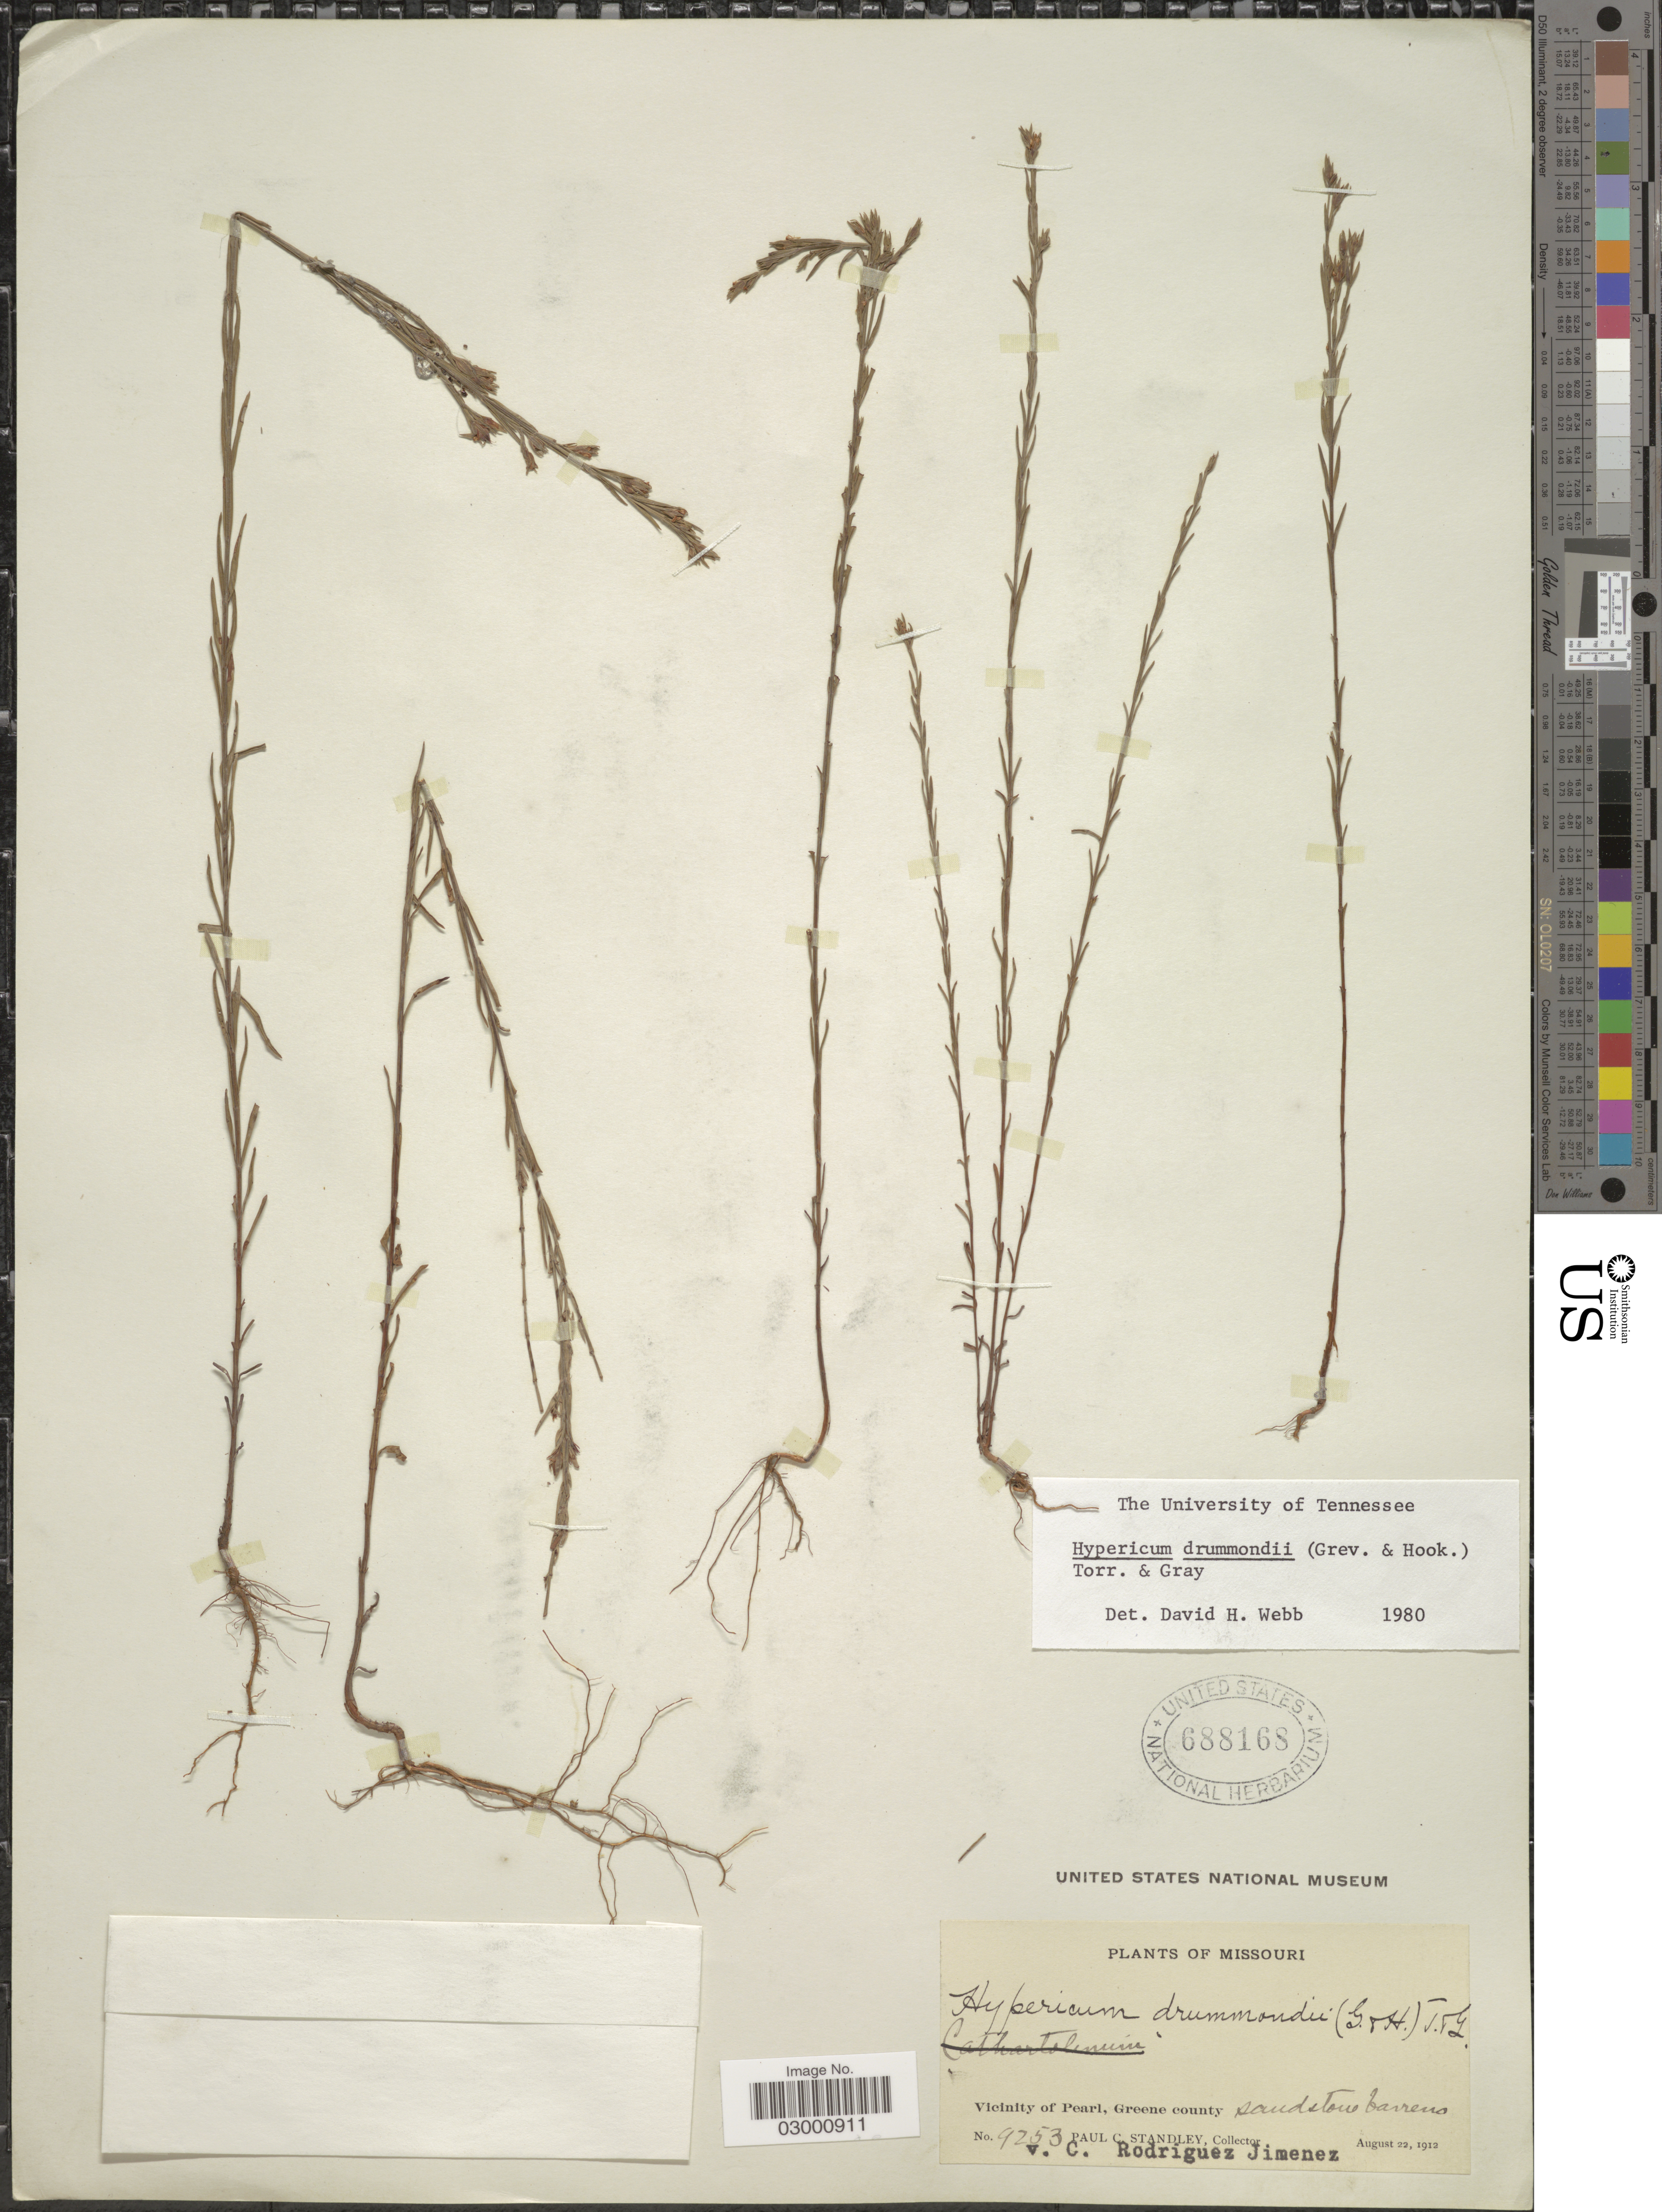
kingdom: Plantae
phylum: Tracheophyta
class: Magnoliopsida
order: Malpighiales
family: Hypericaceae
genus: Hypericum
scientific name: Hypericum drummondii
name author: (Grev. & Hook.) Torr. & A. Gray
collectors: P. C. Standley & v. C. Rodríguez Jiménez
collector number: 9253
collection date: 1912-08-22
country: United States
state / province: Missouri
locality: Vicinity of Pearl, Greene county.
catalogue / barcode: US 688168